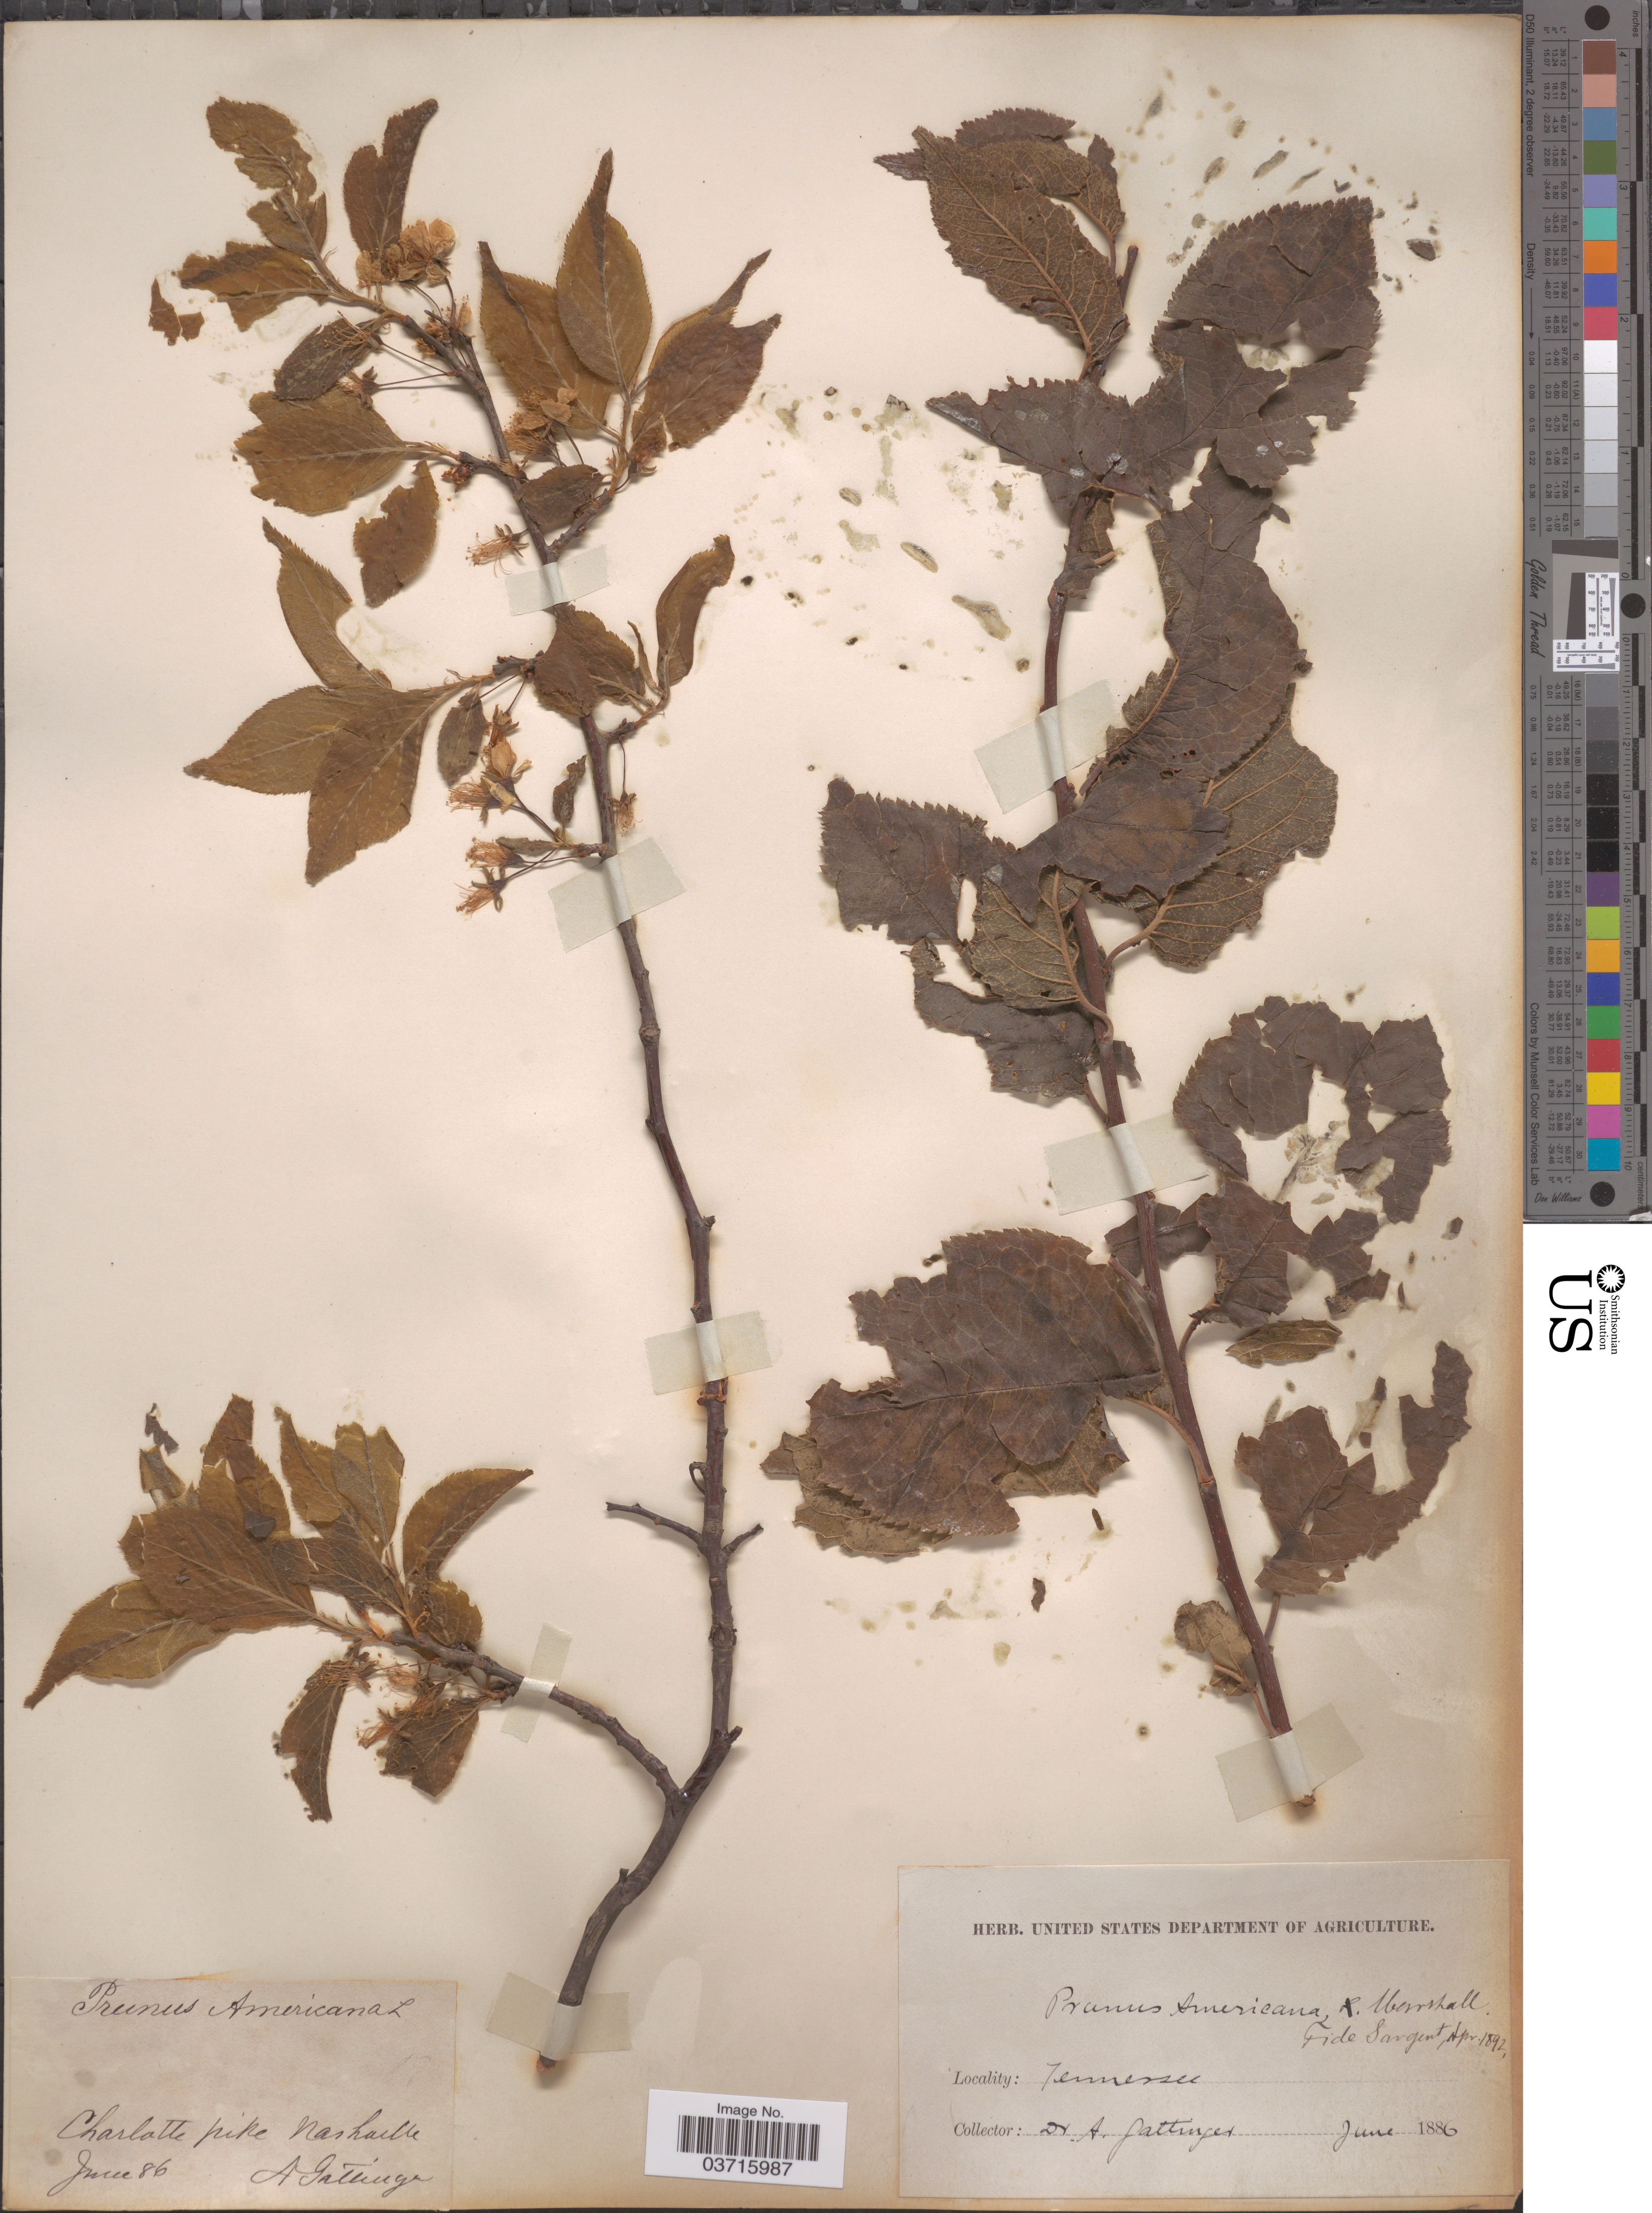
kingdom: Plantae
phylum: Tracheophyta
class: Magnoliopsida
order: Rosales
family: Rosaceae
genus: Prunus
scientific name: Prunus mexicana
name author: S. Watson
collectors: A. Gattinger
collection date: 1886-07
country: United States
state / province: Tennessee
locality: Charlotte pike Nashville.